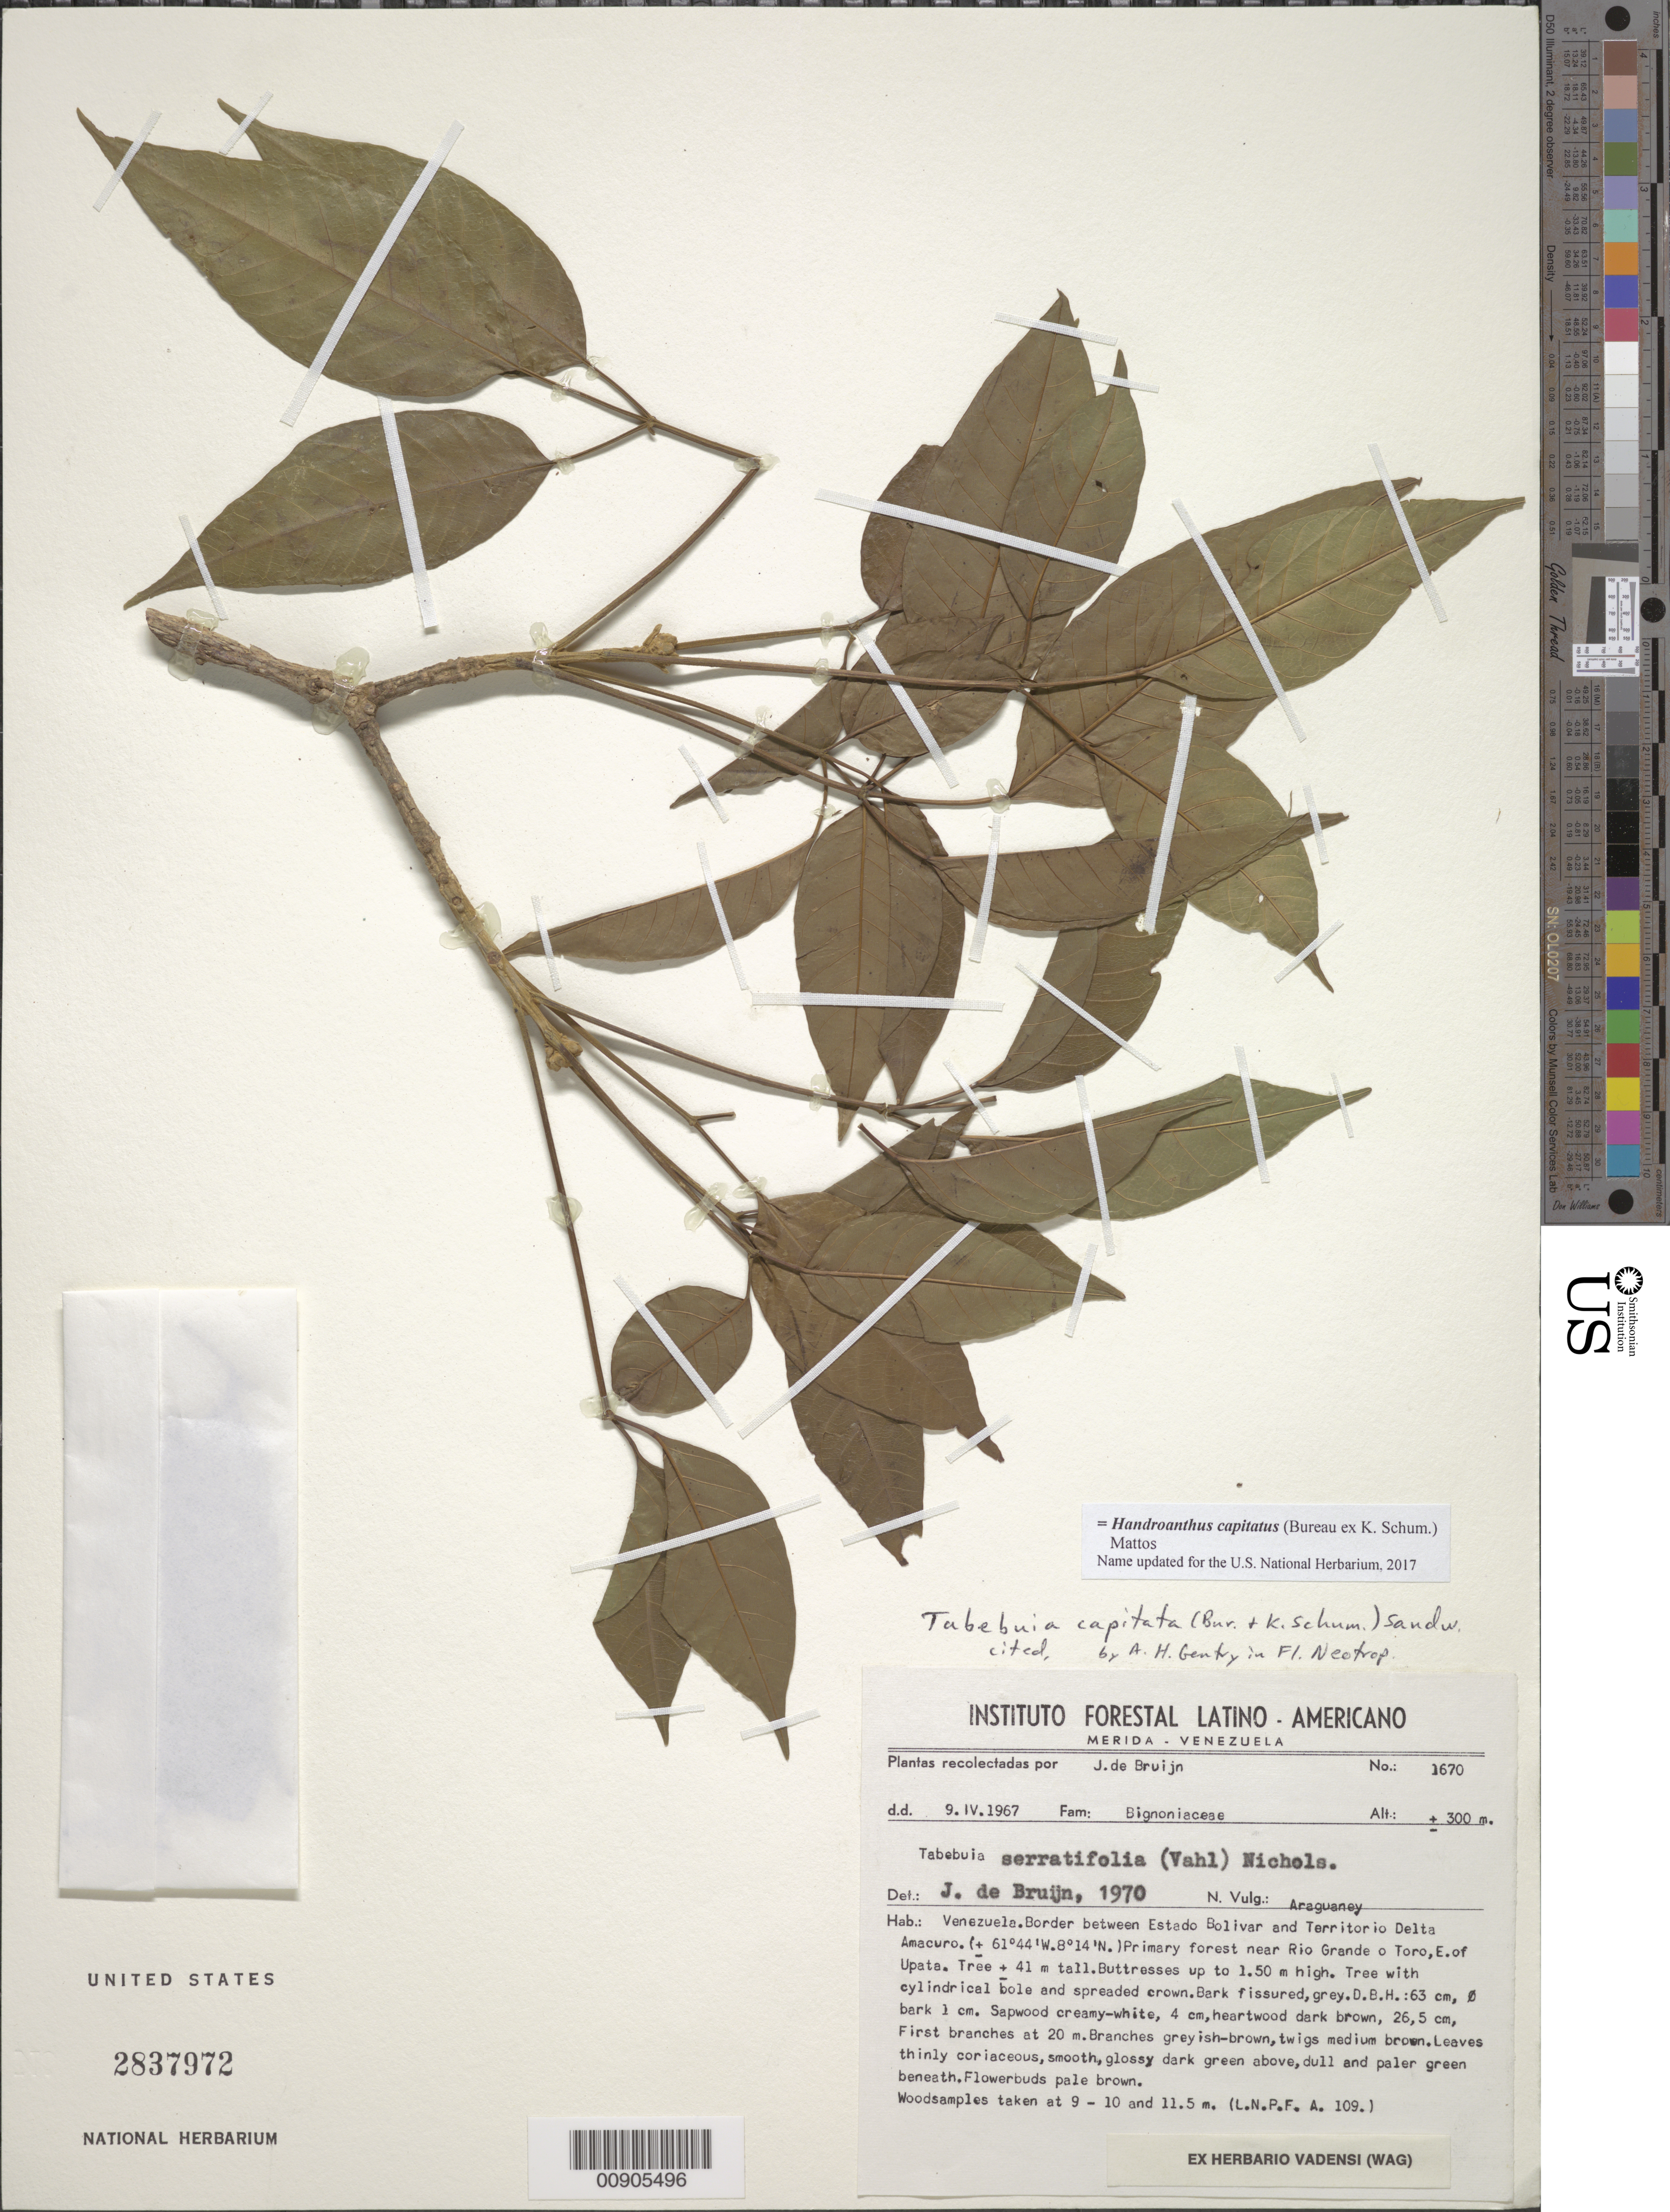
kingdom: Plantae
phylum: Tracheophyta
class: Magnoliopsida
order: Lamiales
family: Bignoniaceae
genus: Handroanthus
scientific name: Handroanthus capitatus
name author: (Bureau ex K. Schum.) Mattos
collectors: J. Bruijn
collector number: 1670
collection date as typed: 9-Apr-67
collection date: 1967-04-09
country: Venezuela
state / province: Bolívar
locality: Estado Bolívar and Territorío Delta Amacuro border, near Río Grande o Toro, E of Upata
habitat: Primary forest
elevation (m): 300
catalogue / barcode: US 2837972